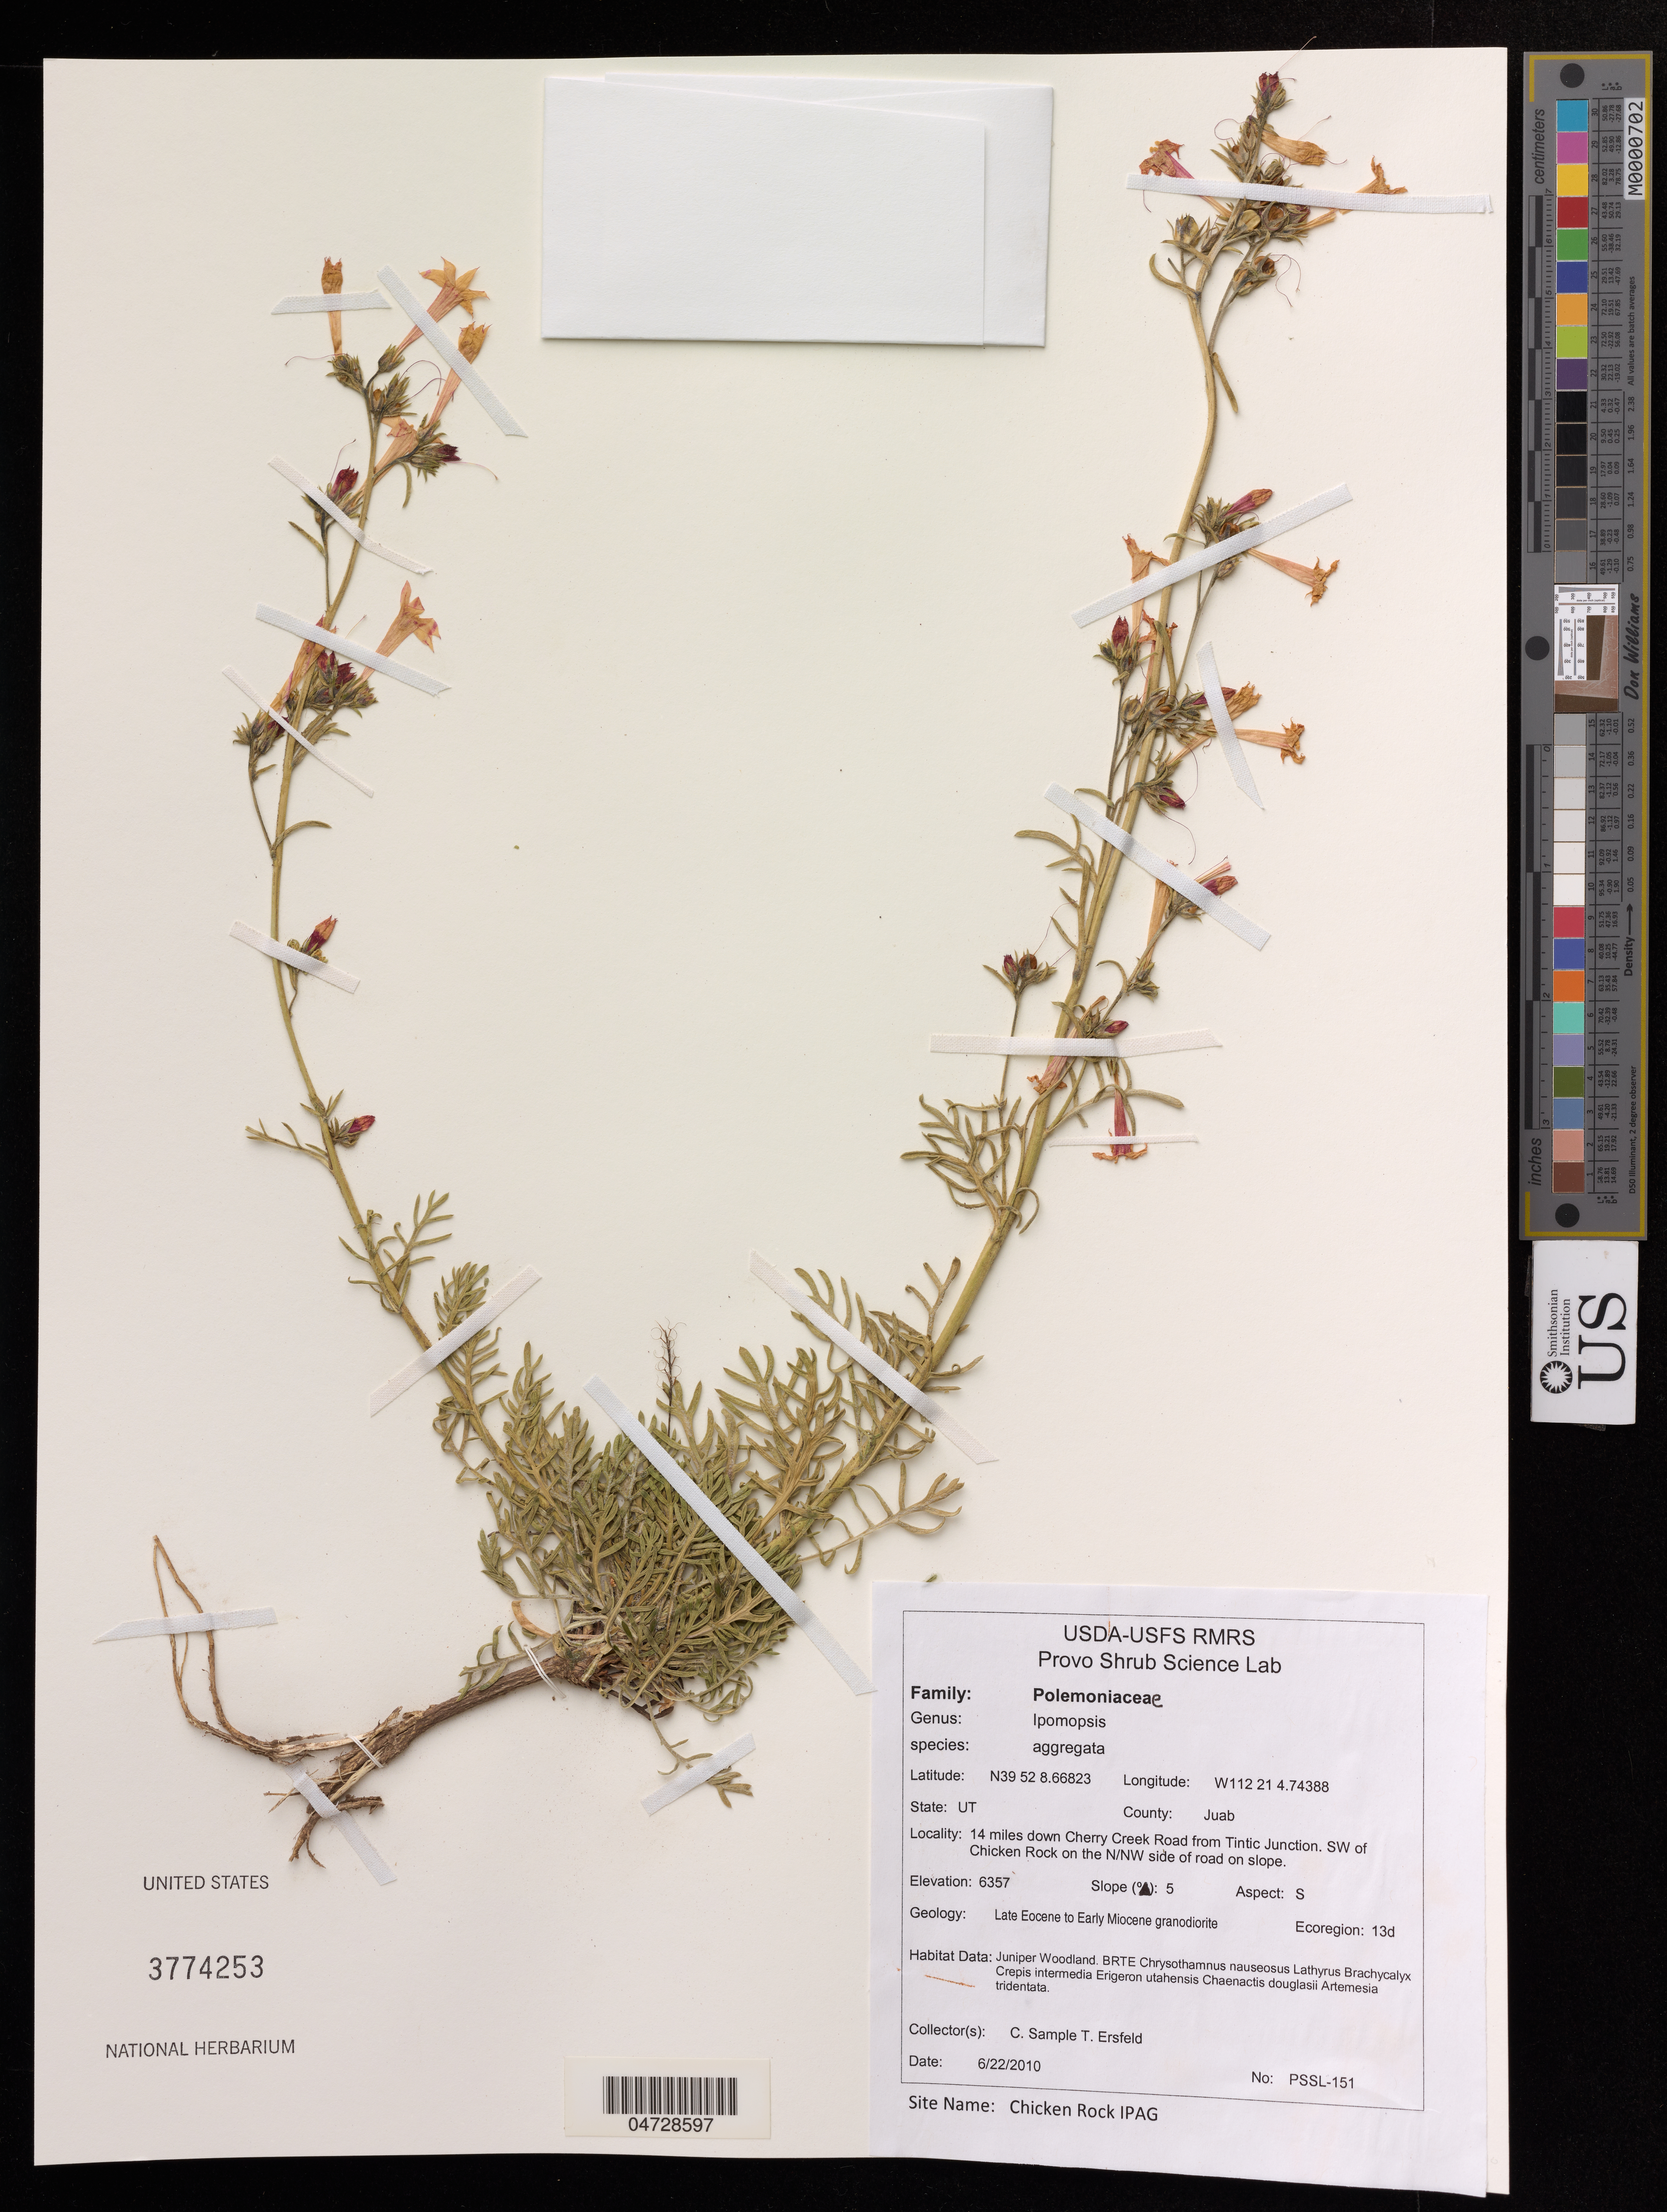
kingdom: Plantae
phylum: Tracheophyta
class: Magnoliopsida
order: Ericales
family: Polemoniaceae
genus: Ipomopsis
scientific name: Ipomopsis aggregata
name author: (Pursh) V.E. Grant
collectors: C. Sample & T. Ersfeld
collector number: PSSL-151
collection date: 2010-06-22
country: United States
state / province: Utah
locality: County: Juab. 14 miles down Cherry Creek Road from Tintic Junction SW of Chicken Rock on the N/NW side of the road on slope.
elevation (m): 1938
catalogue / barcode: US 3774253